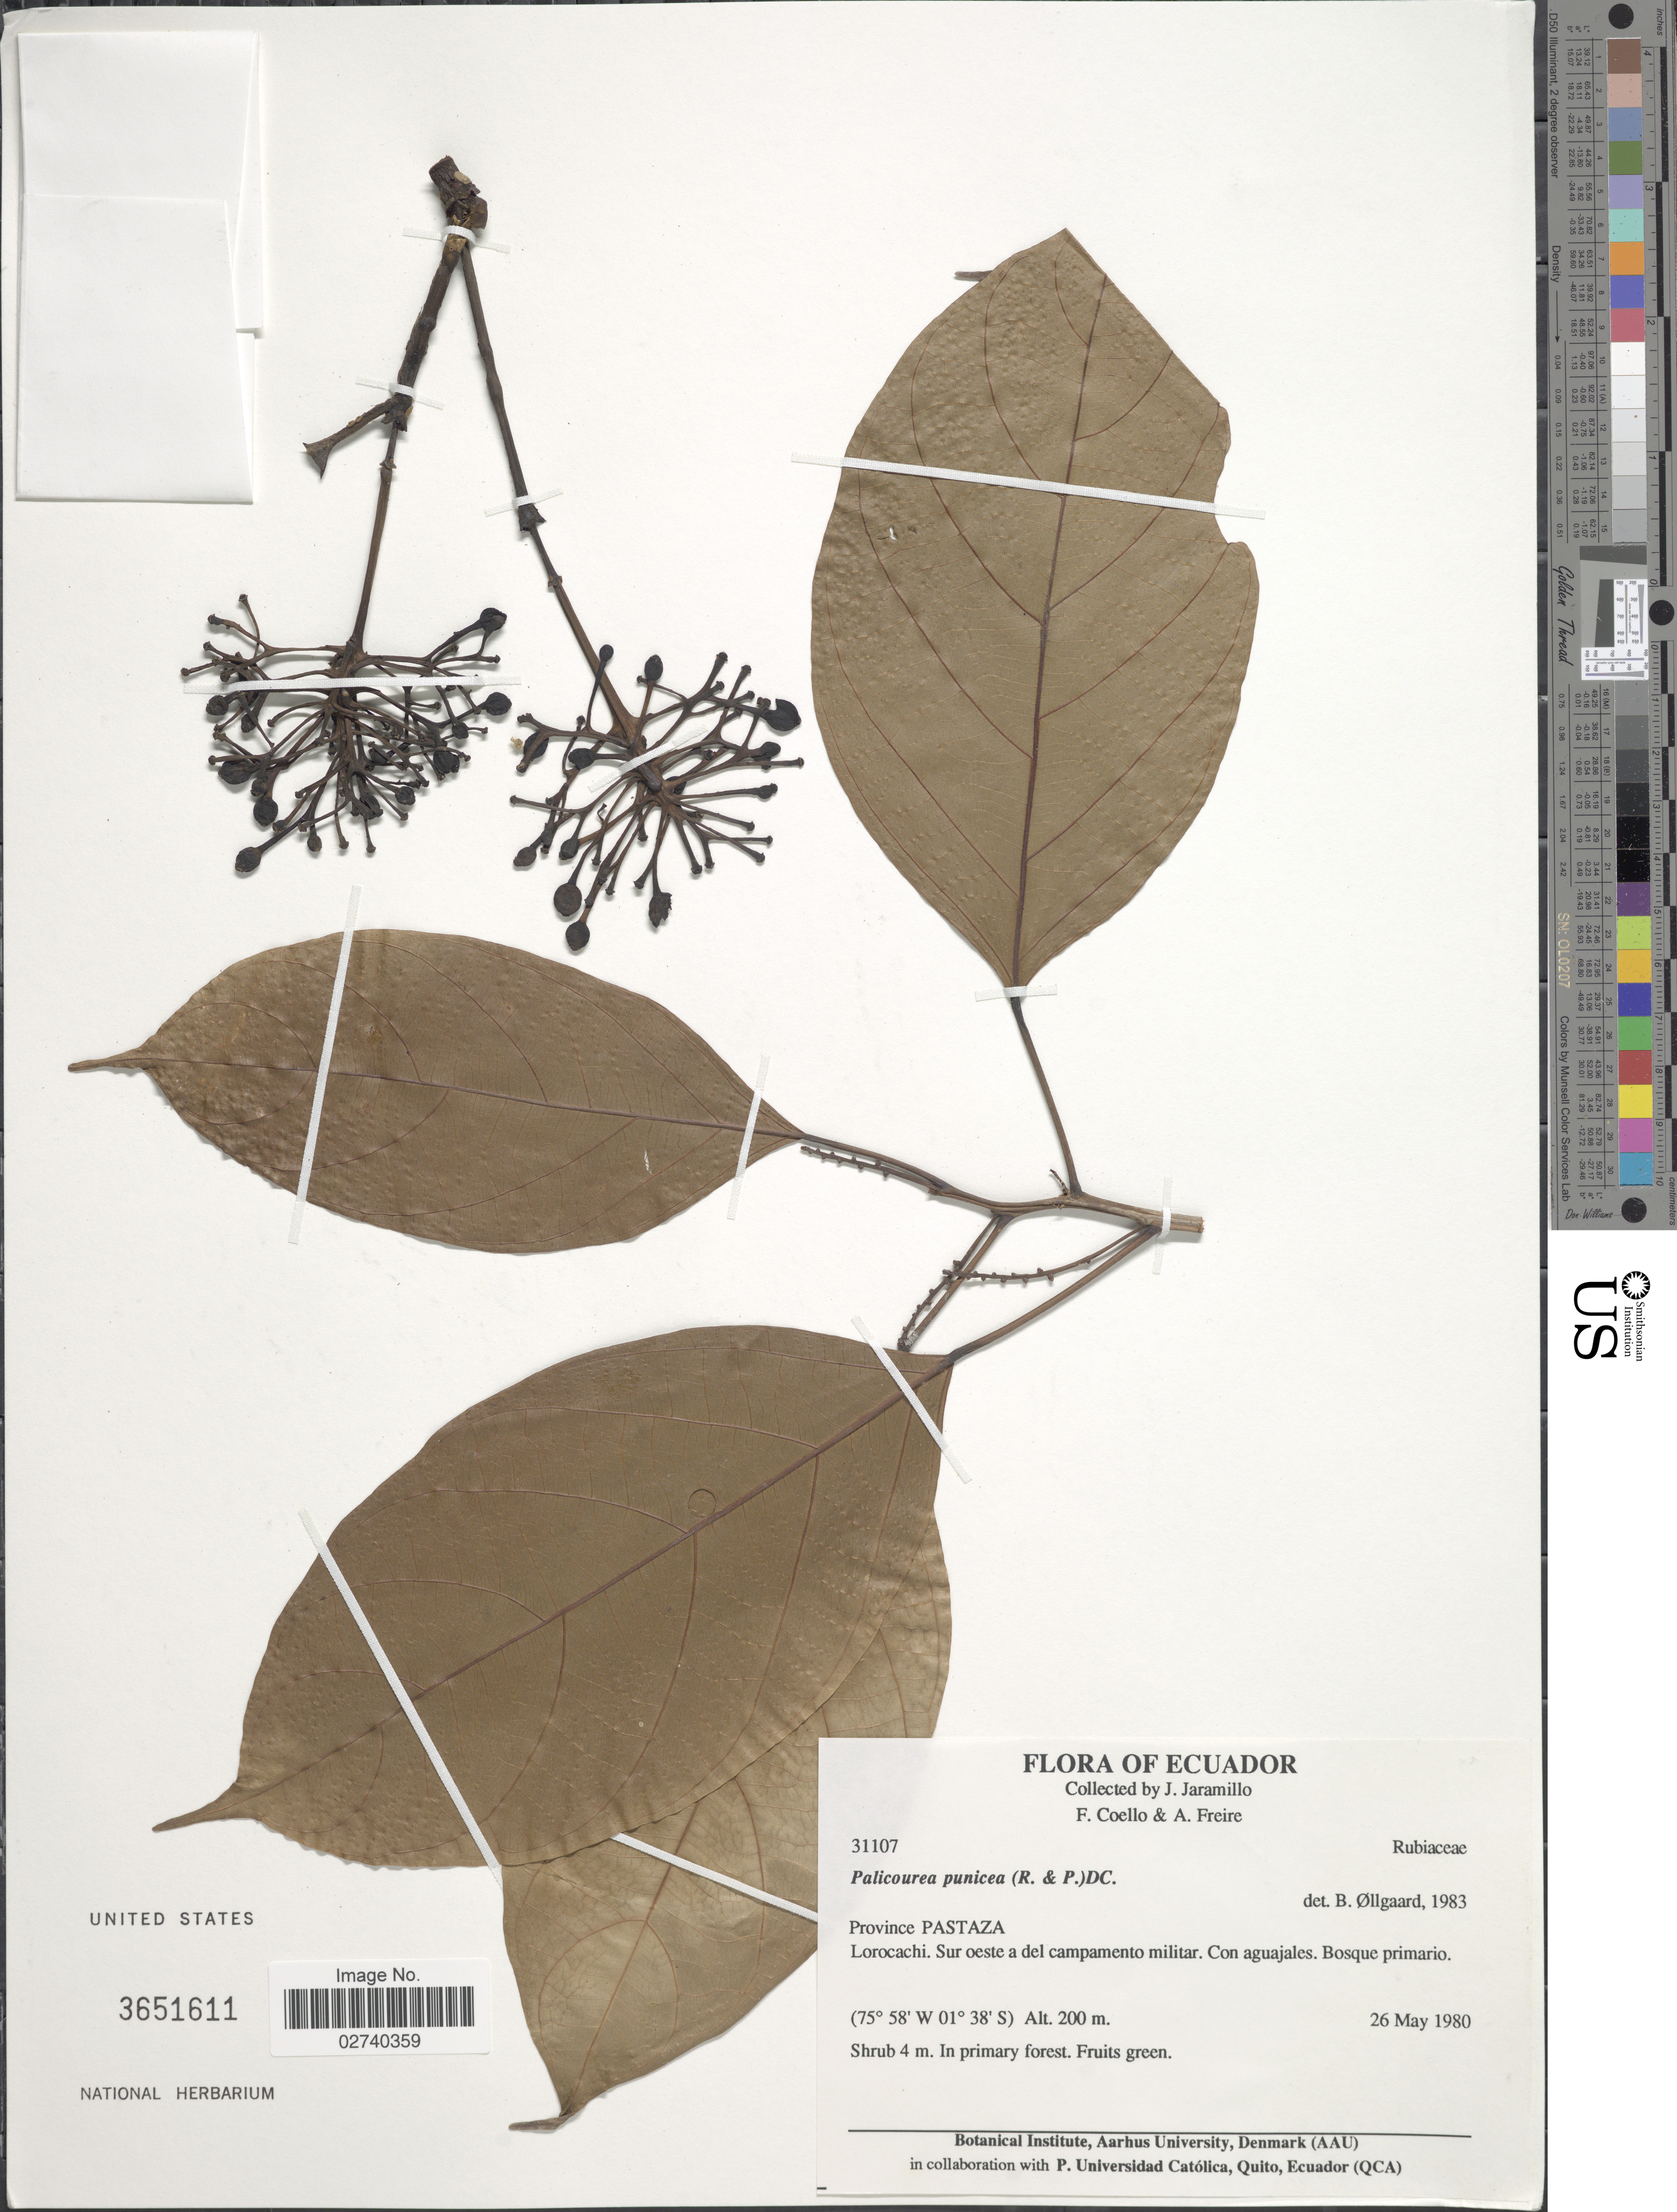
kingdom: Plantae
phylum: Tracheophyta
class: Magnoliopsida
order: Gentianales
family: Rubiaceae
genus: Palicourea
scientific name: Palicourea punicea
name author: (Ruiz & Pav.) DC.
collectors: J. Jaramillo, F. Coello & A. Freire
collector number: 31107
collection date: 1980-05-26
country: Ecuador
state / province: Pastaza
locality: Lorocachi. Sur oeste a del campamento militar. Con aguajales.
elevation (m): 200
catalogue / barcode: US 3651611